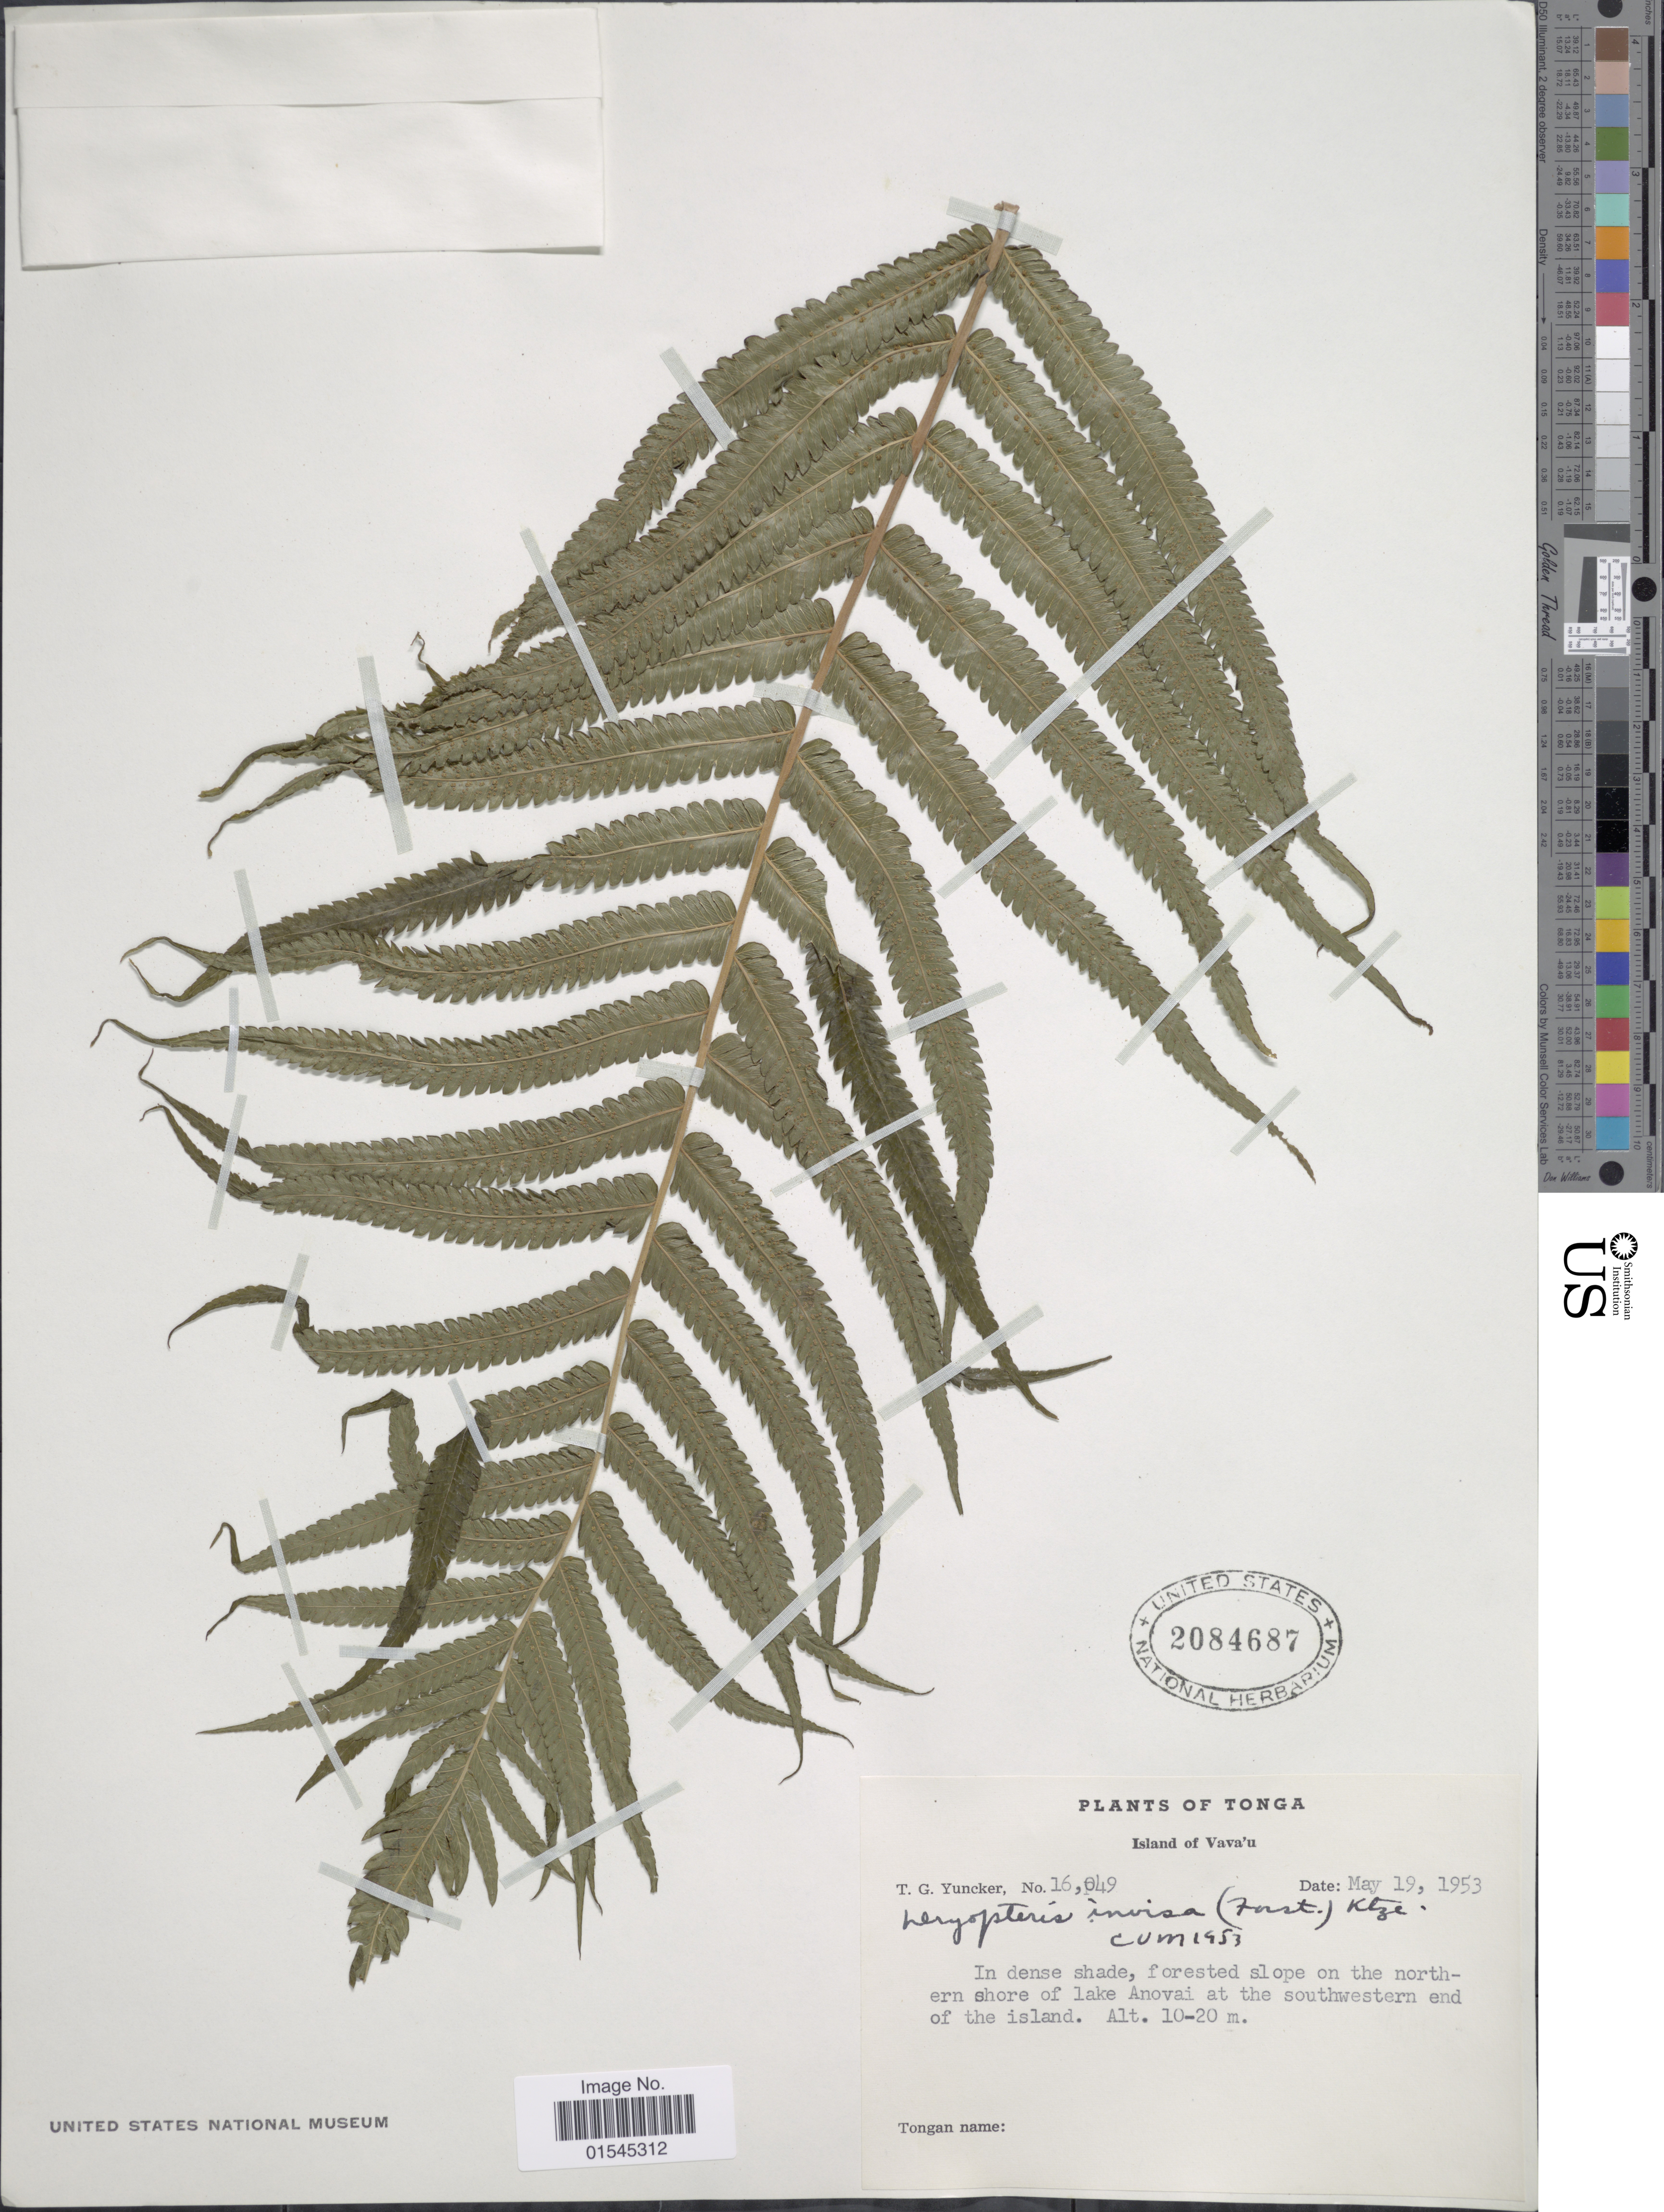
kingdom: Plantae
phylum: Tracheophyta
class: Polypodiopsida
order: Polypodiales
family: Thelypteridaceae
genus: Sphaerostephanos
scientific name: Sphaerostephanos invisus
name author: (G. Forst.) Holttum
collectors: T. G. Yuncker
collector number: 16049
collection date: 1953-05-19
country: Tonga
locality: Island of Vava'u. In dense shade, forested slope on the northerb shore of lake Anovai at the southwestern end of the Island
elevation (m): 10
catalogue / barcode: US 2084687